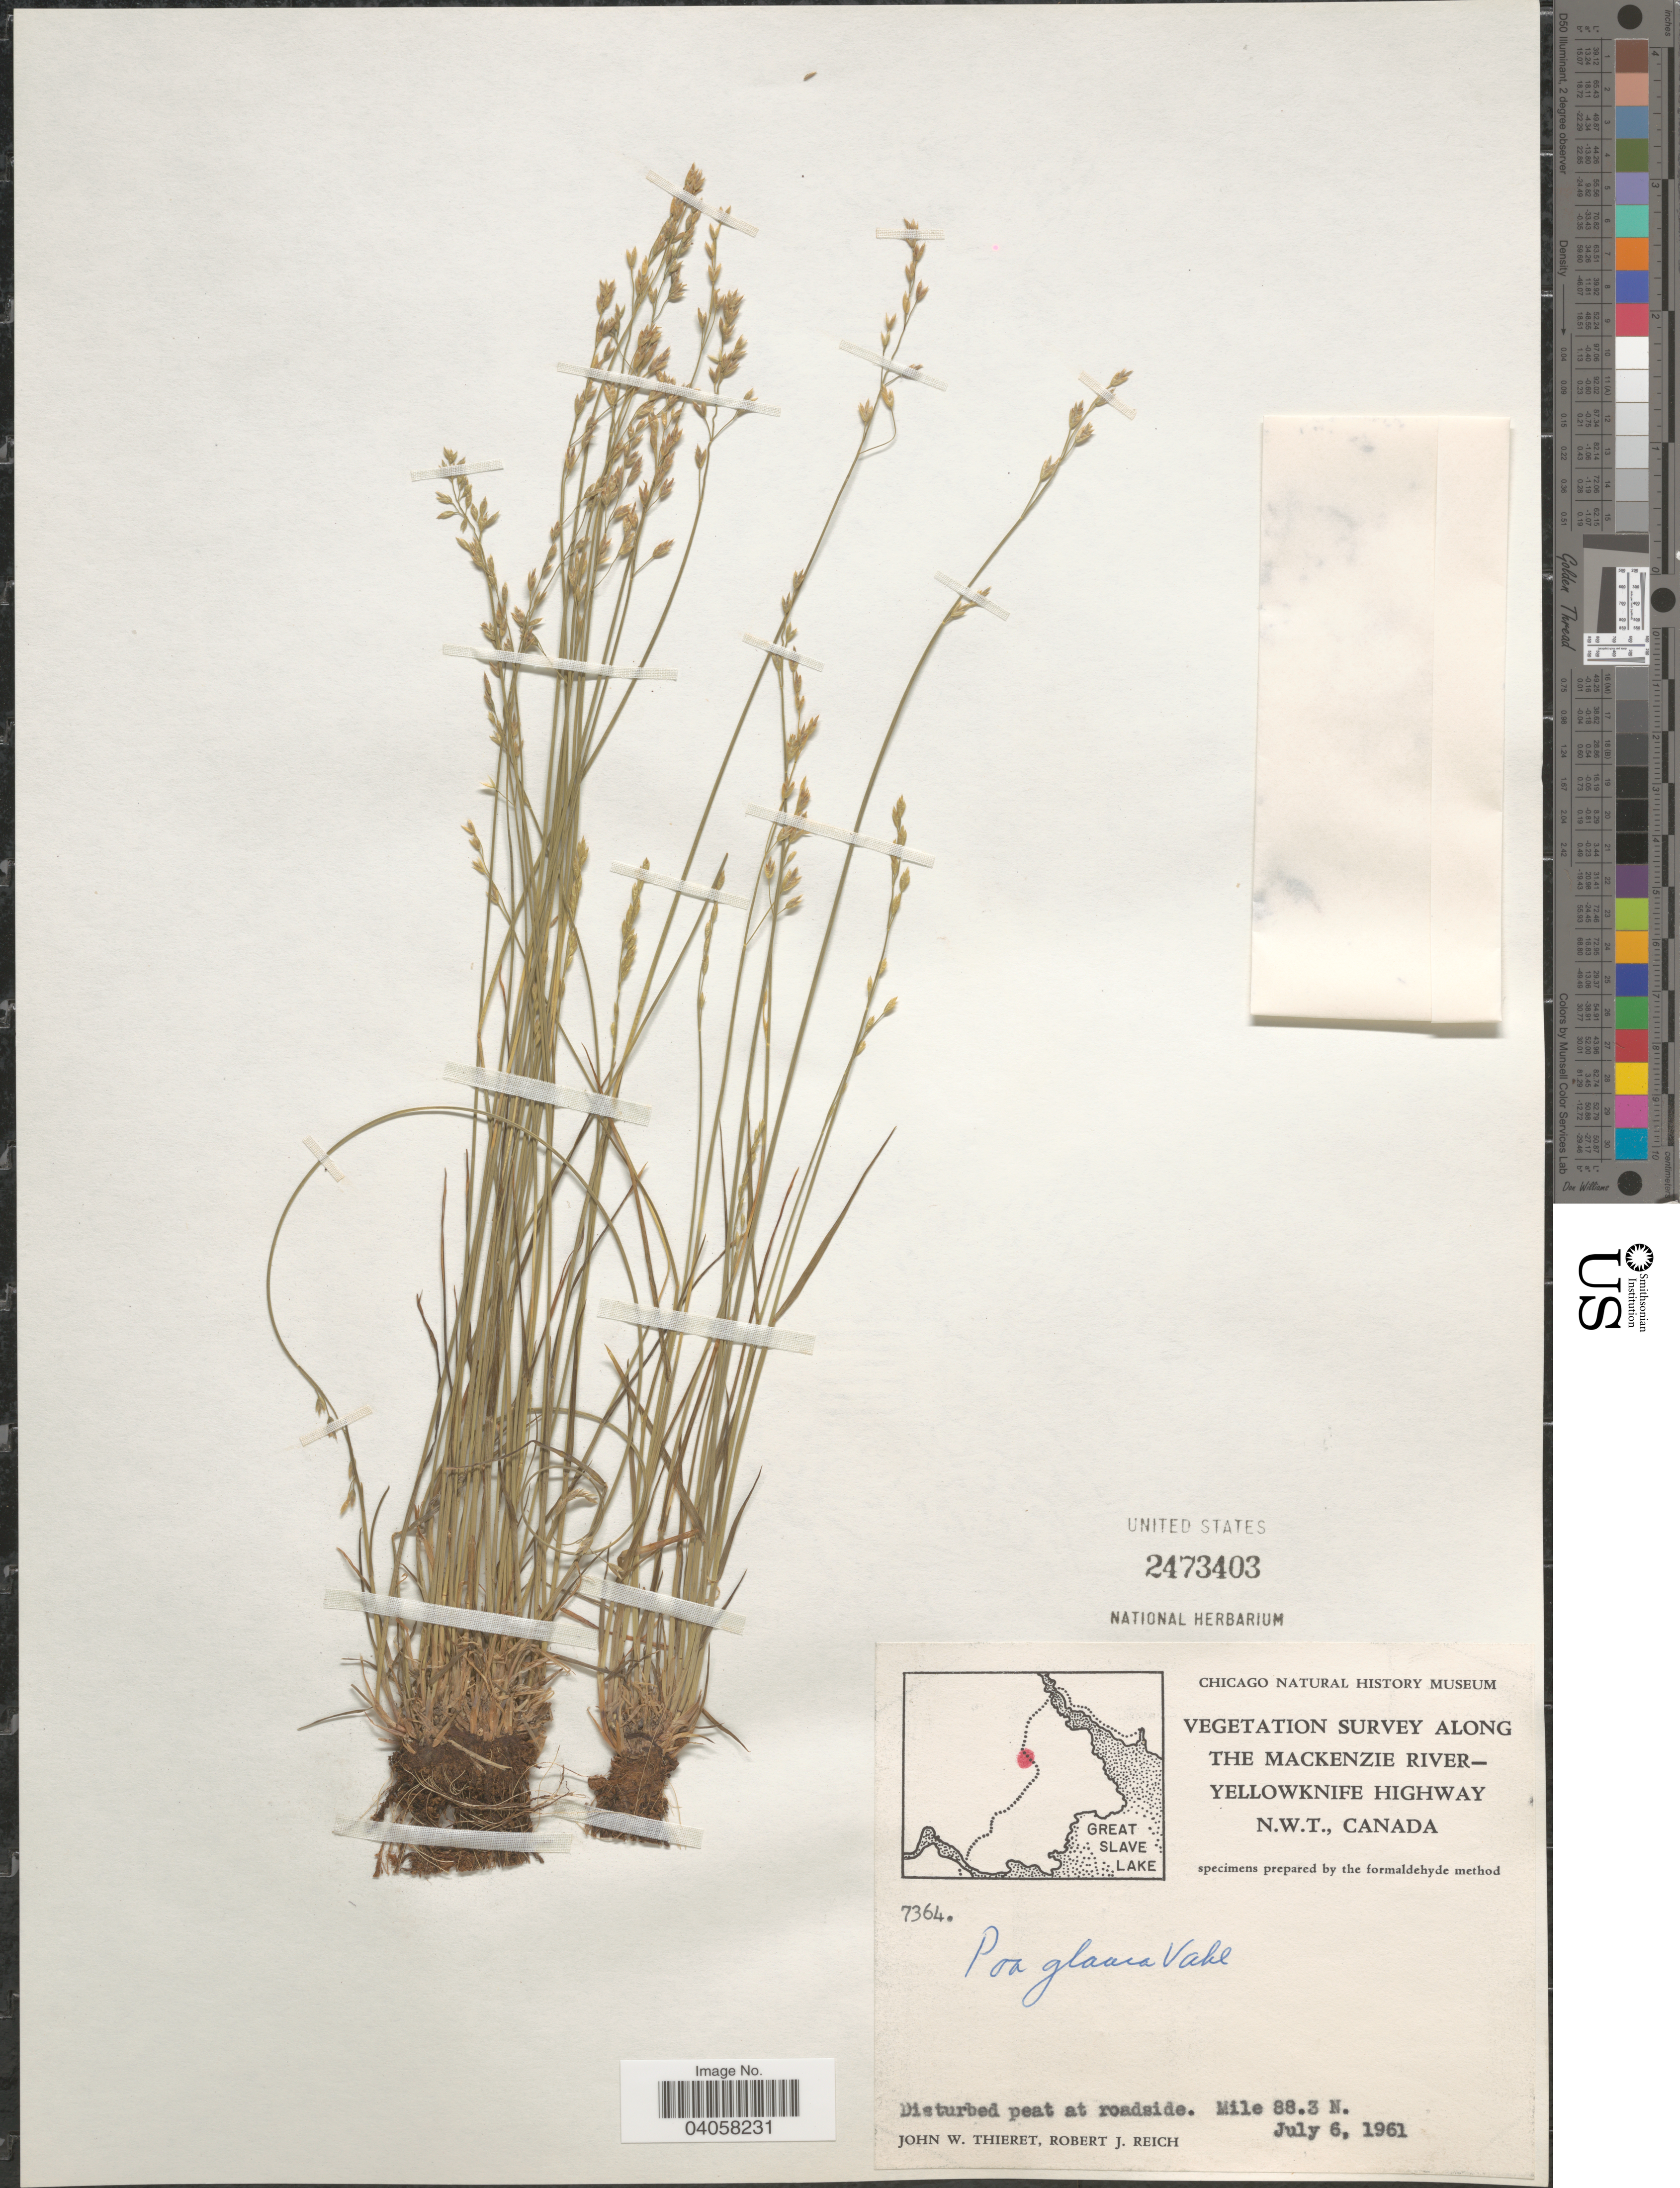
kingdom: Plantae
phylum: Tracheophyta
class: Liliopsida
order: Poales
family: Poaceae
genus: Poa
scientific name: Poa glauca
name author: Vahl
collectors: J. W. Thieret & R. Reich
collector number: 7364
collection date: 1961-07-06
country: Canada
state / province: Northwest Territories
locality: Along the Mackenzie River - Yellowknife Highway. At roadside. Mile 88.3 N.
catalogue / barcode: US 2473403